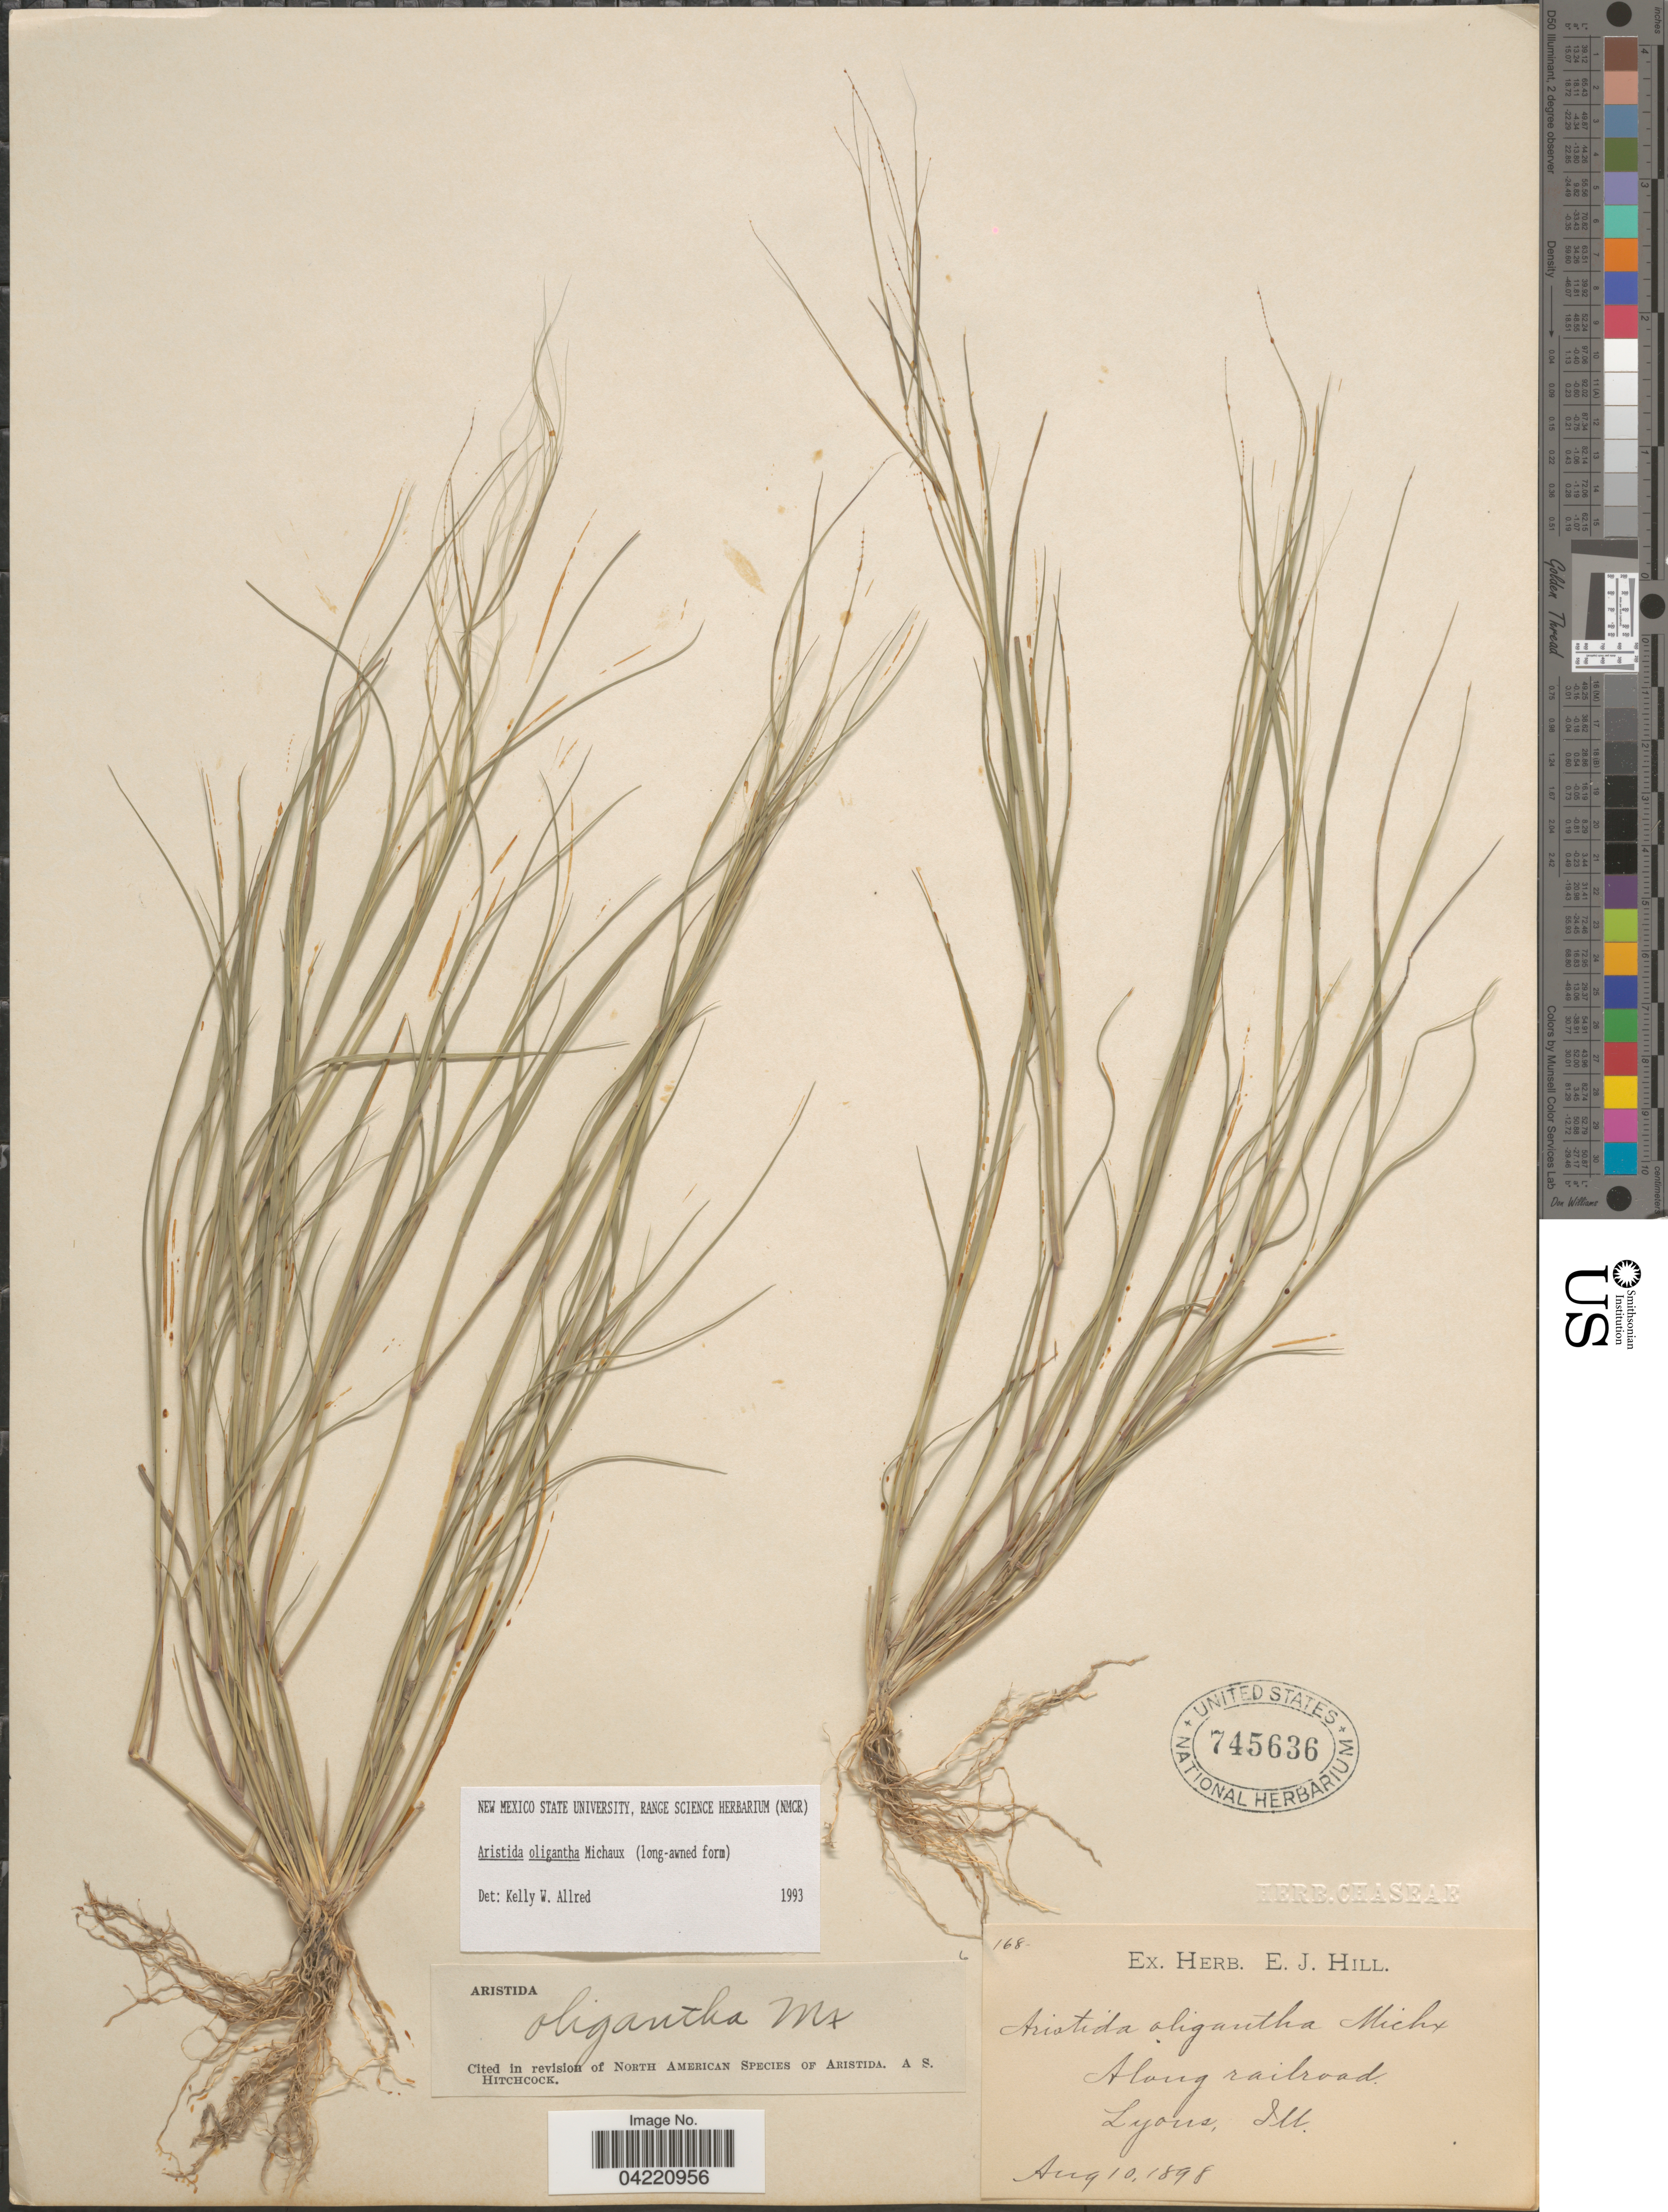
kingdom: Plantae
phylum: Tracheophyta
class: Liliopsida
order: Poales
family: Poaceae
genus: Aristida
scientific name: Aristida oligantha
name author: Michx.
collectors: Ex herb. E. J. Hill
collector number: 168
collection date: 1898-08-10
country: United States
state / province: Illinois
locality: Along railroad Lyons.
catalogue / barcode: US 745636